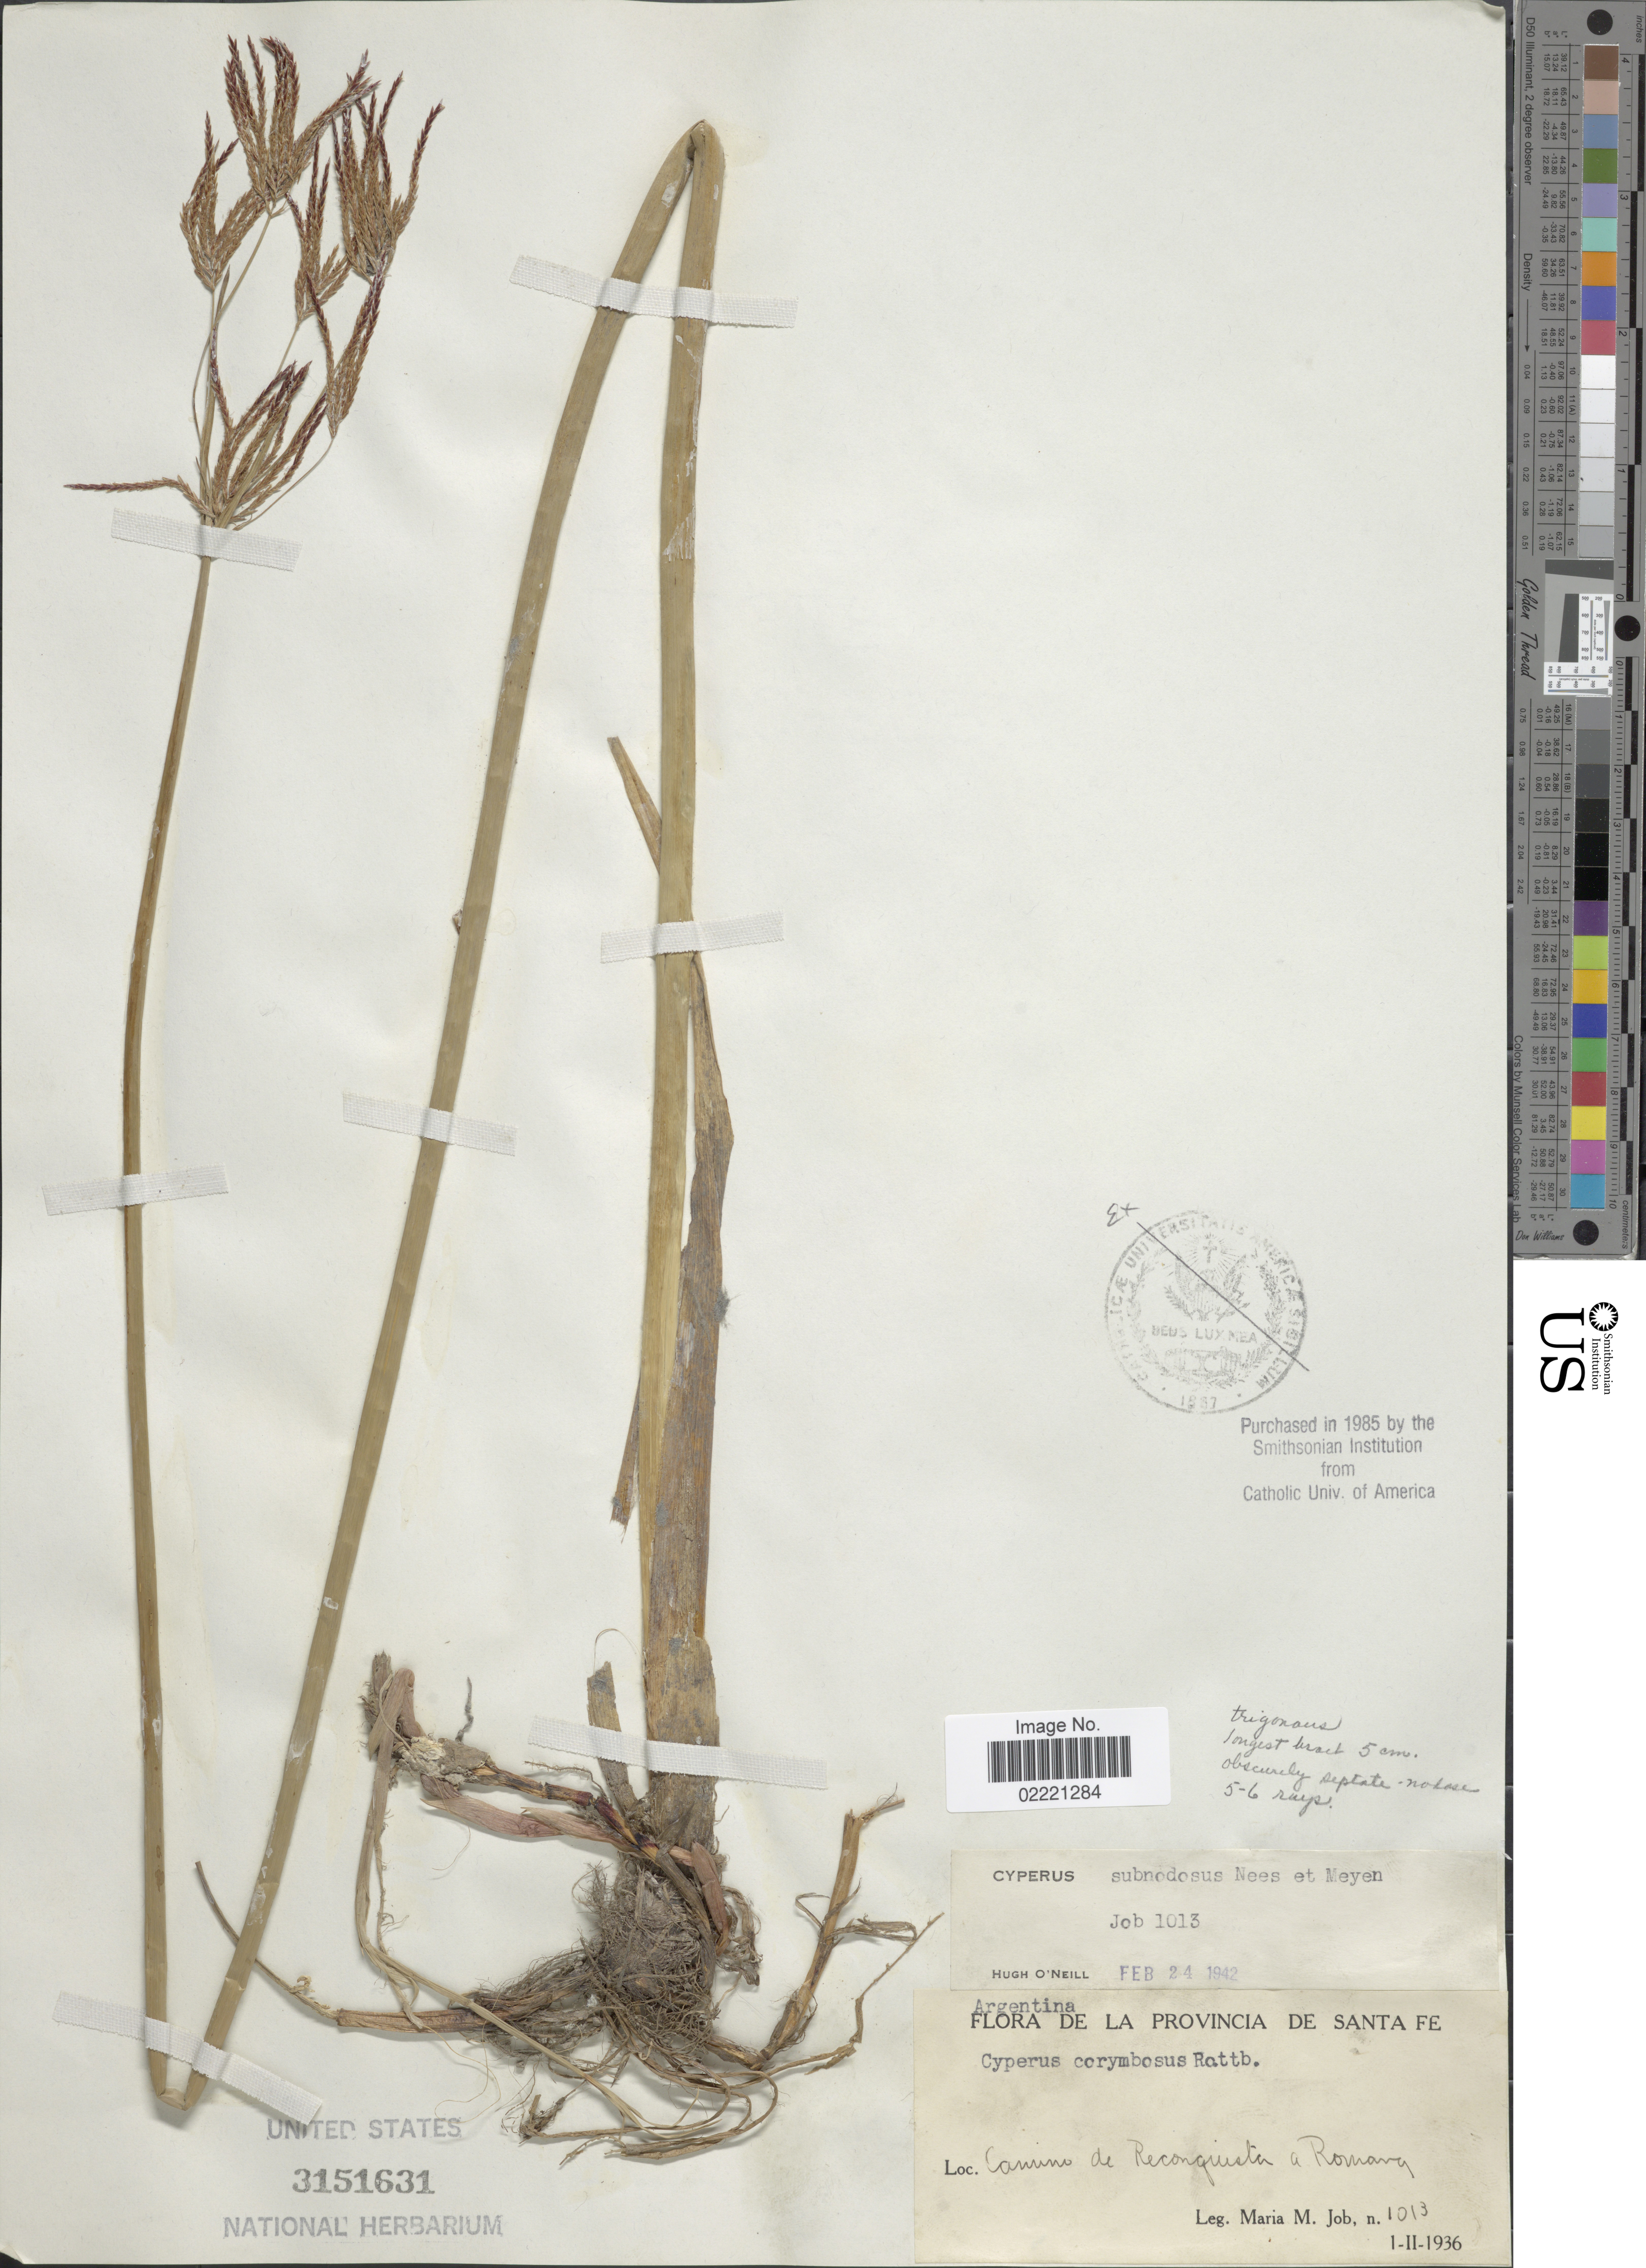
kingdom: Plantae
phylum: Tracheophyta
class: Liliopsida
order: Poales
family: Cyperaceae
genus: Cyperus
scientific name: Cyperus corymbosus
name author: Rottb.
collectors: M. Job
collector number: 1013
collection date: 1936-02-01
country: Argentina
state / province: Santa Fe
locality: Camino de Reconquista a Romang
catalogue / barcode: US 3151631